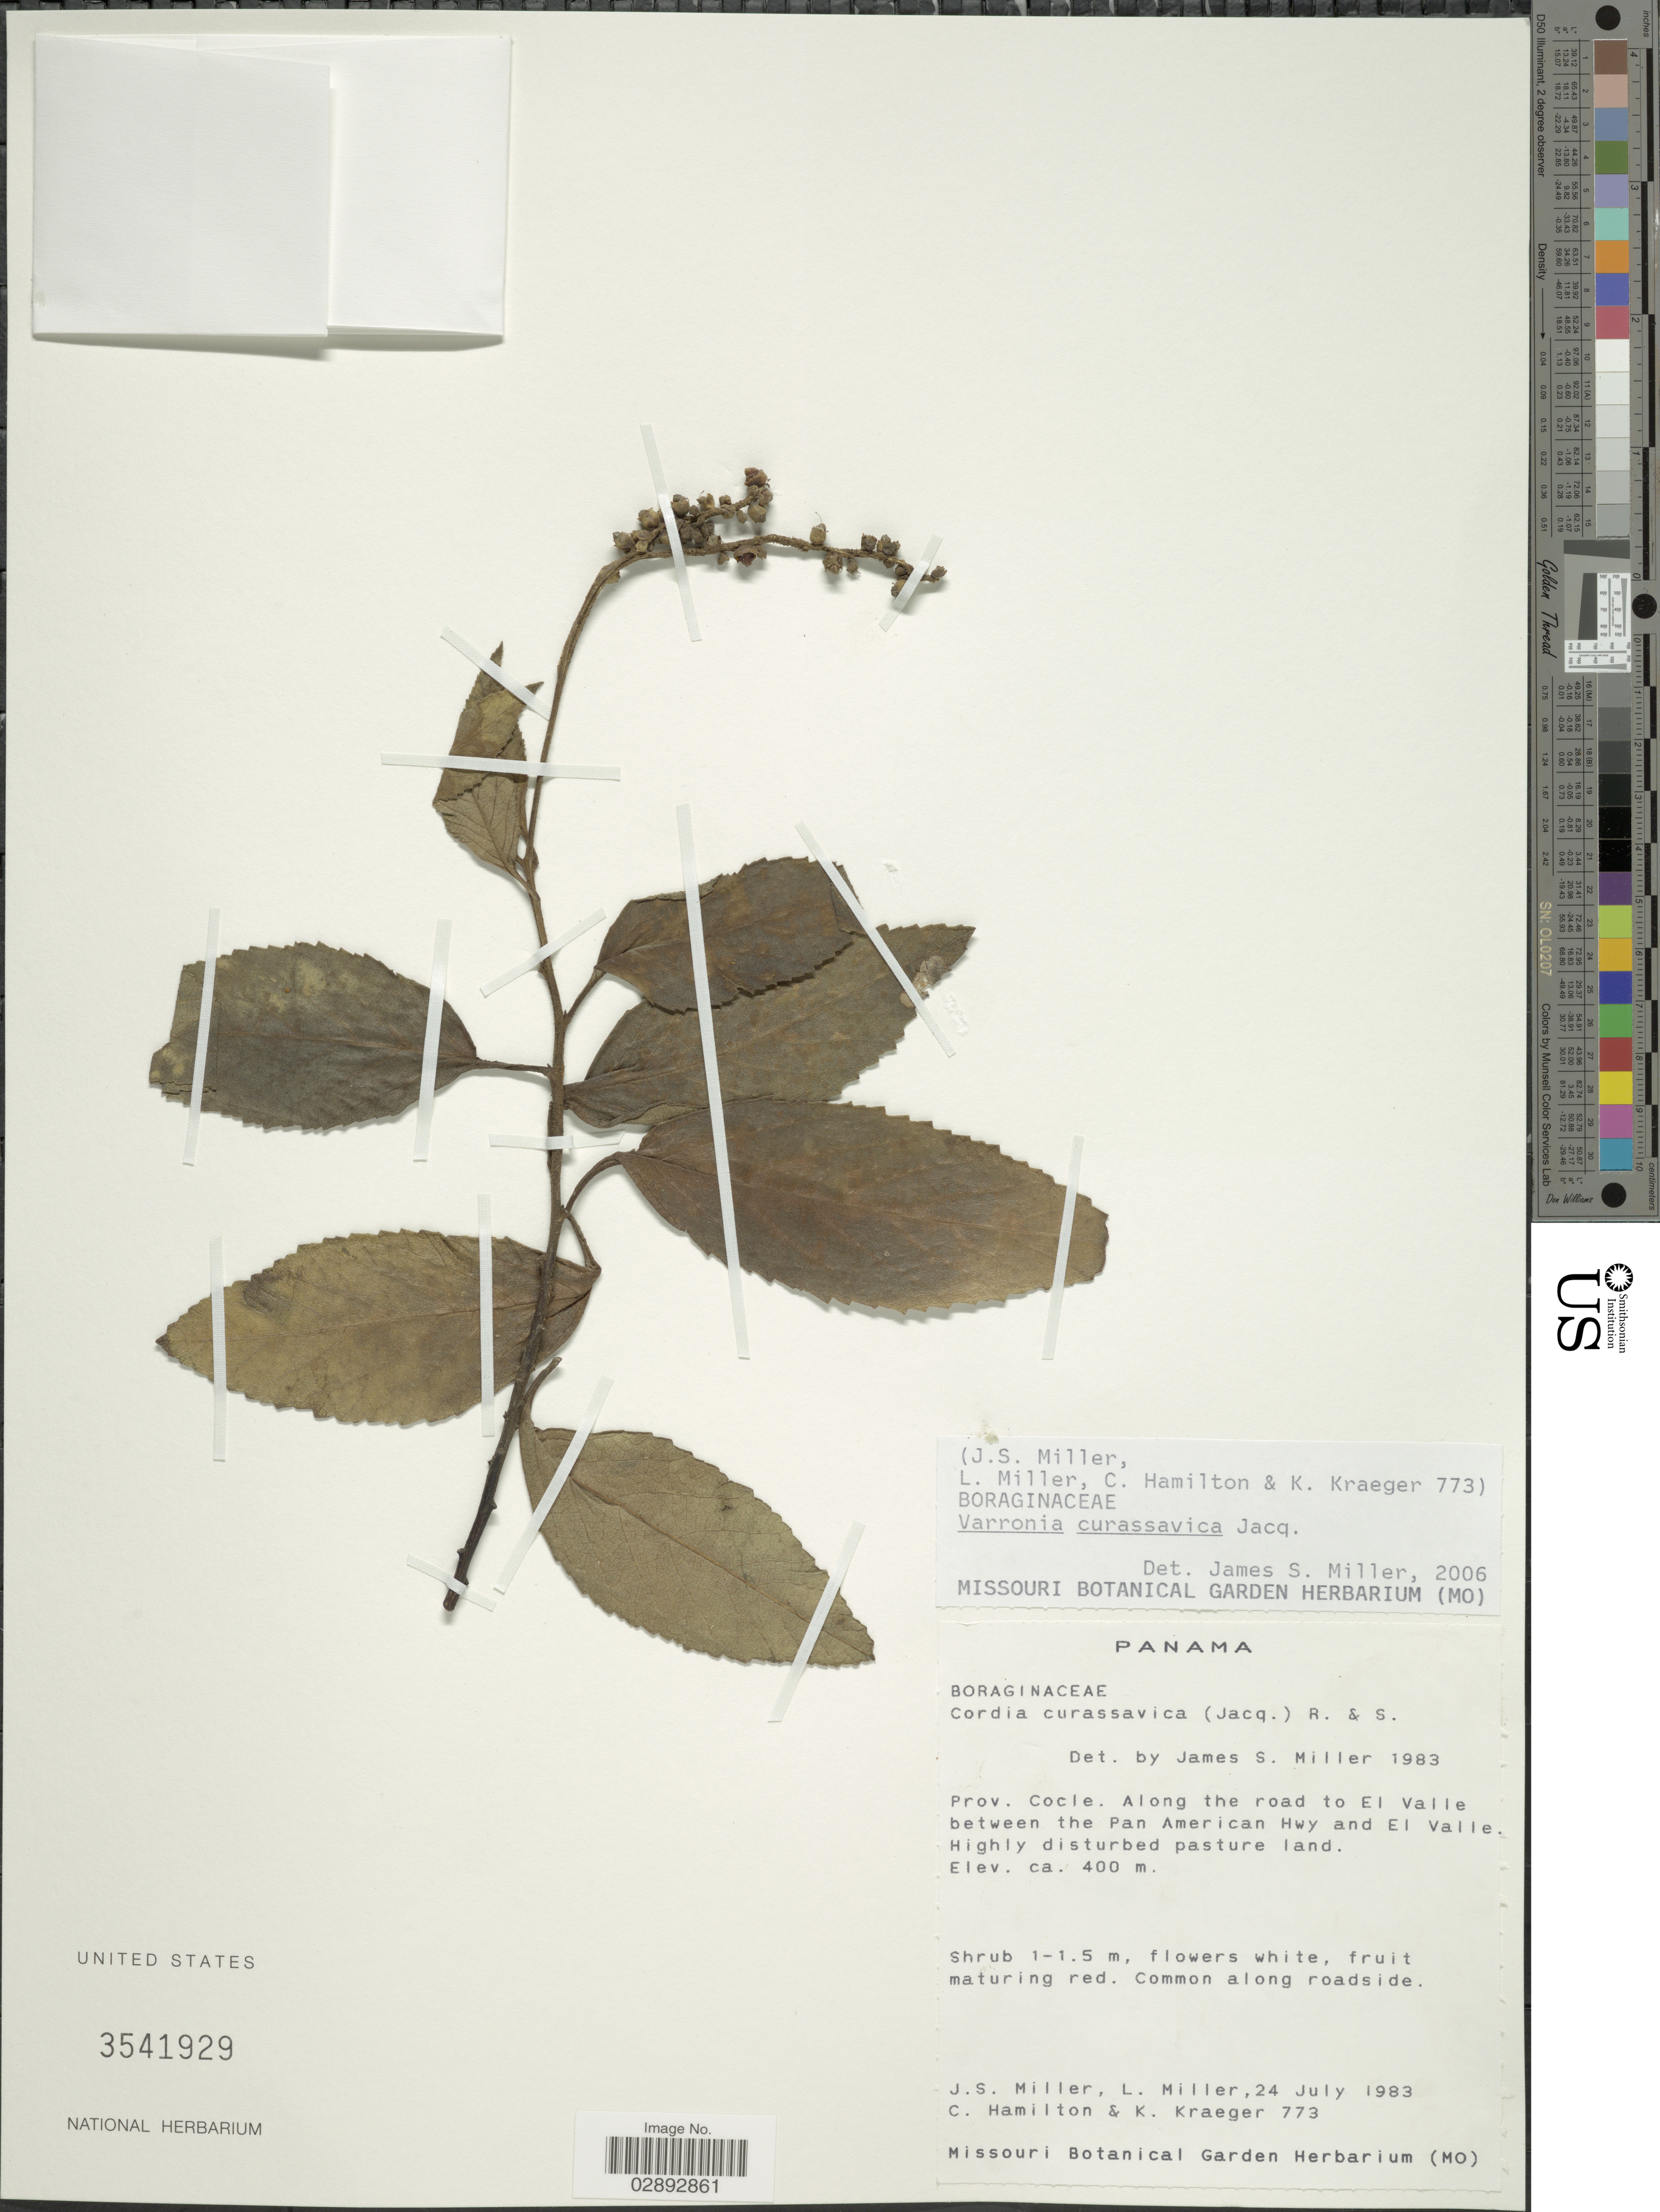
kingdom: Plantae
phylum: Tracheophyta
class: Magnoliopsida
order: Boraginales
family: Cordiaceae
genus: Varronia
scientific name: Varronia curassavica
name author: Jacq.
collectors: J. S. Miller, L. Miller, C. Hamilton & K. Kraeger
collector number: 773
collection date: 1983-07-24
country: Panama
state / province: Coclé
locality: Prov. Cocle. Along the road to El Valle between the Pan American Hwy and El Valle.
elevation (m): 400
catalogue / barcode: US 3541929